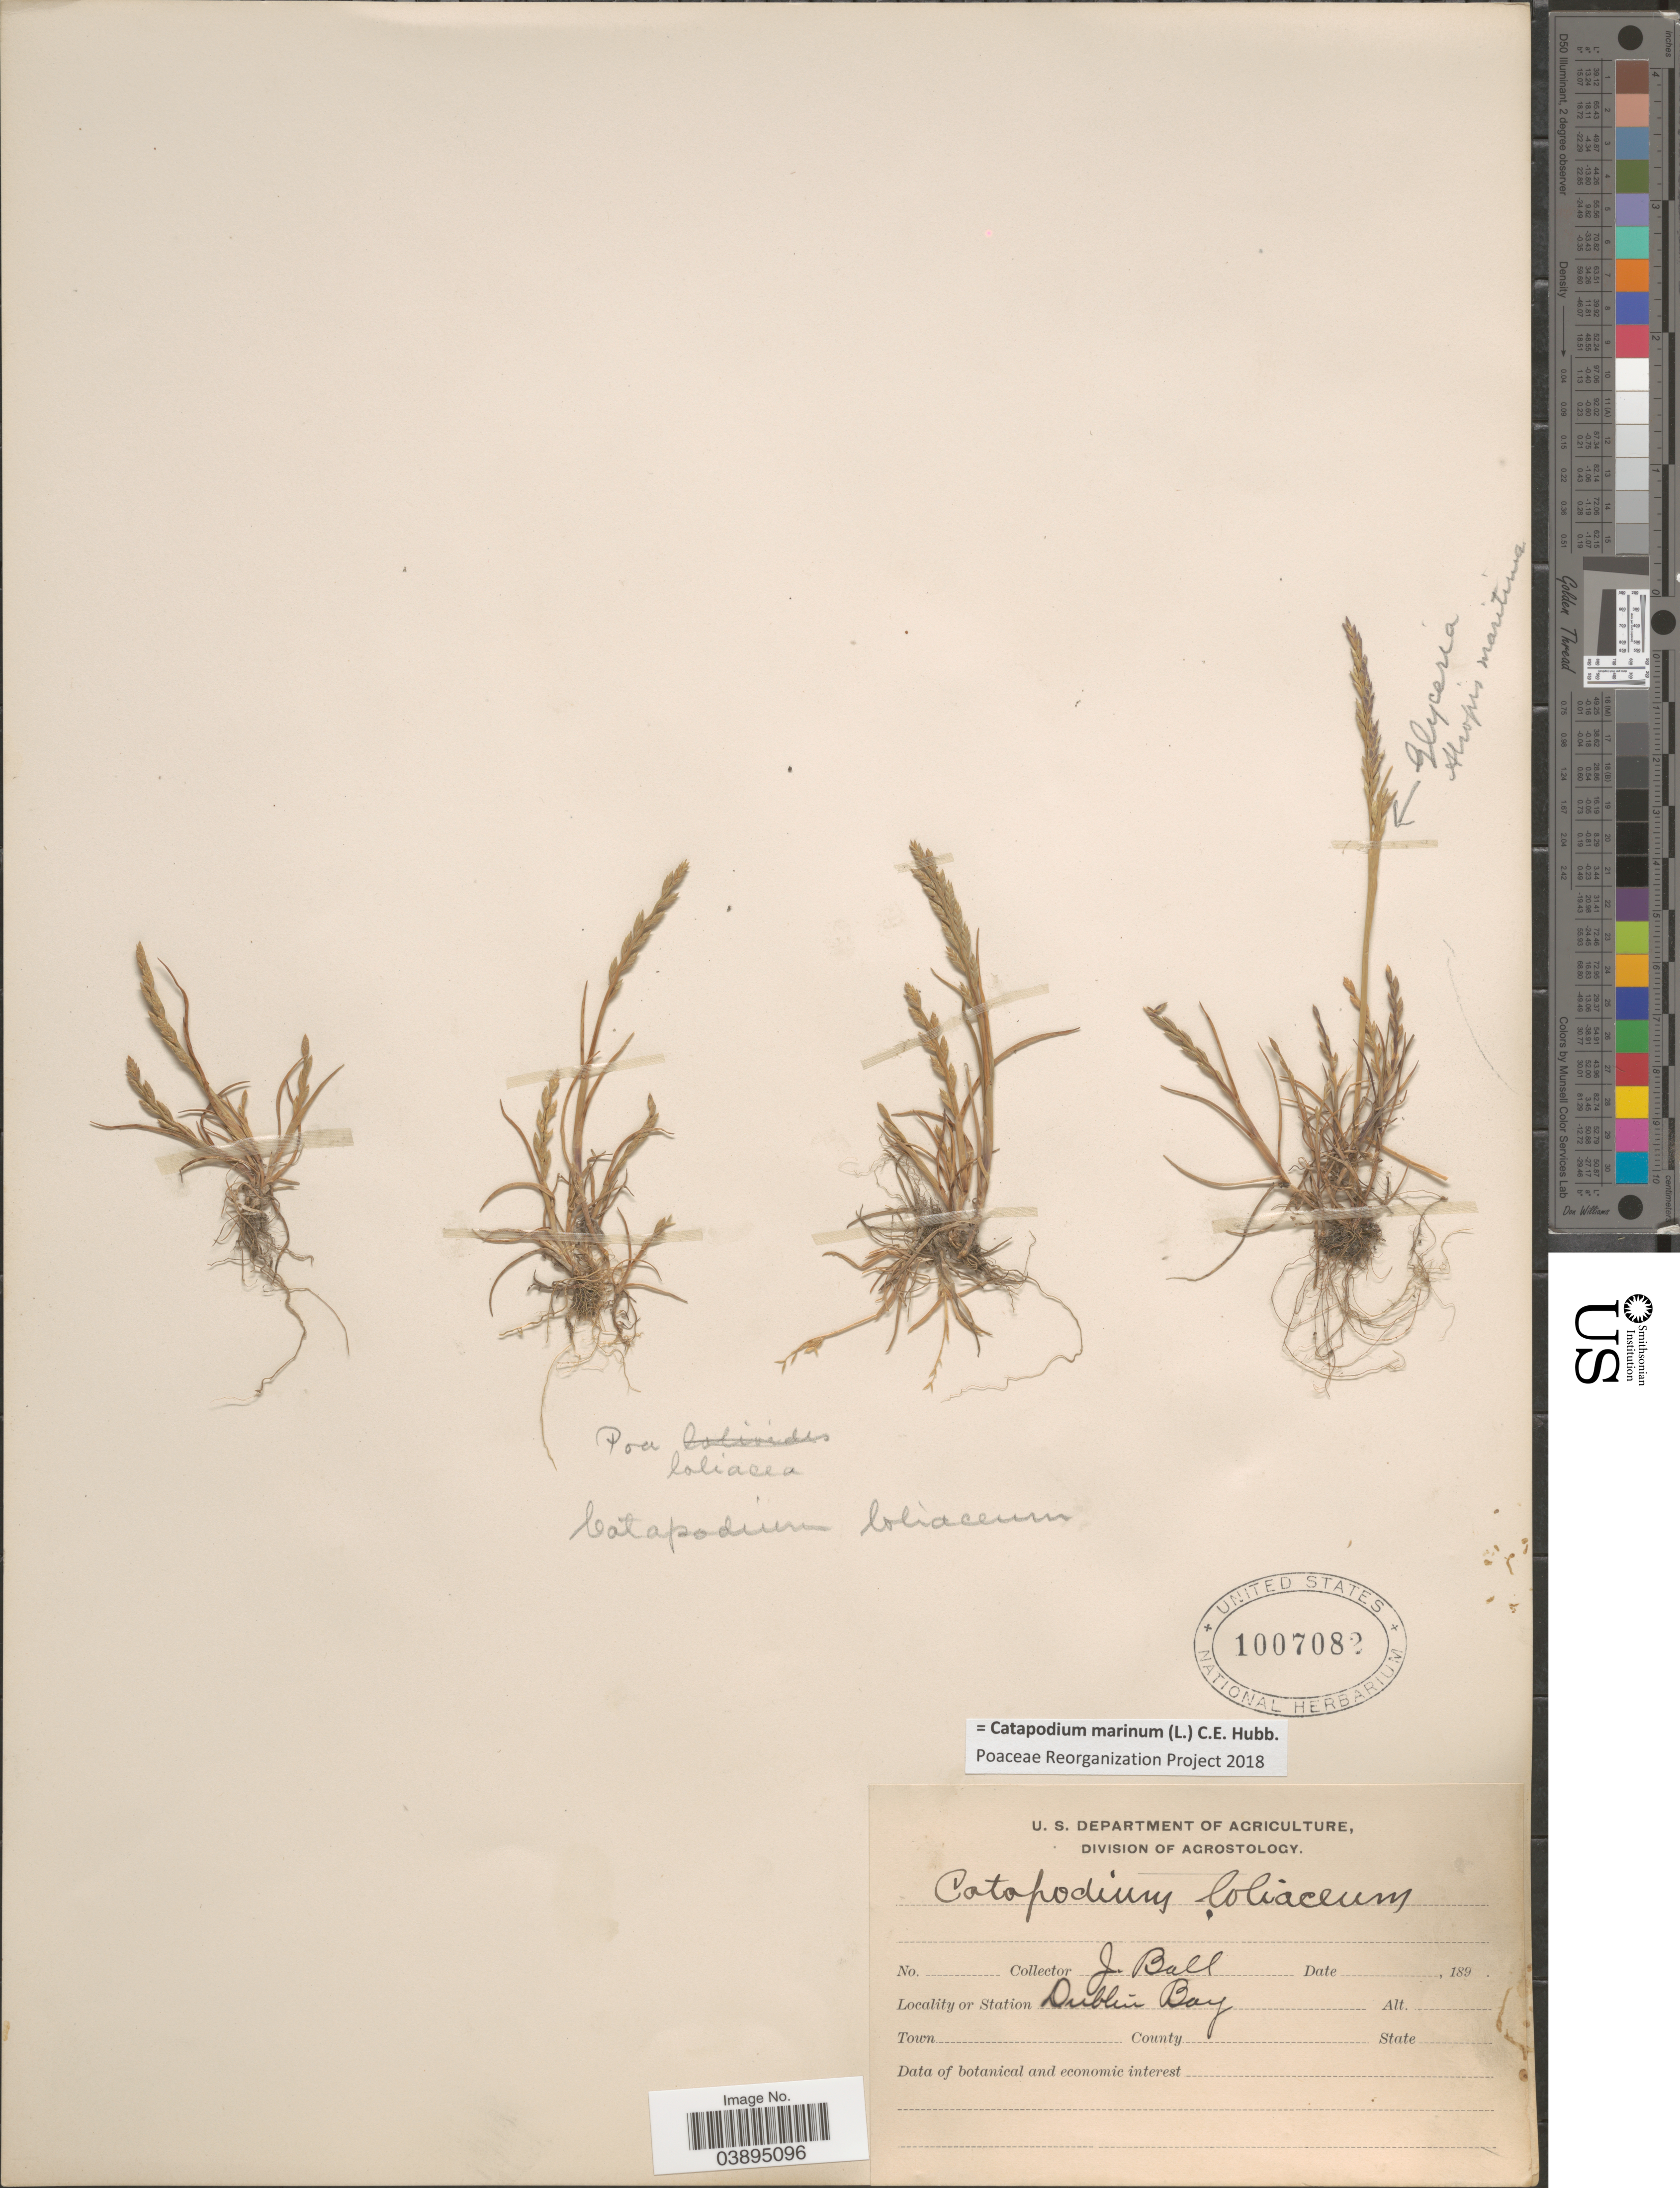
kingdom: Plantae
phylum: Tracheophyta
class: Liliopsida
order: Poales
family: Poaceae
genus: Catapodium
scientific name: Catapodium marinum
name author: (L.) C.E. Hubb.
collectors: J. Ball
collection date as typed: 189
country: Ireland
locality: Station Dublin Bay.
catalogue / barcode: US 1007082